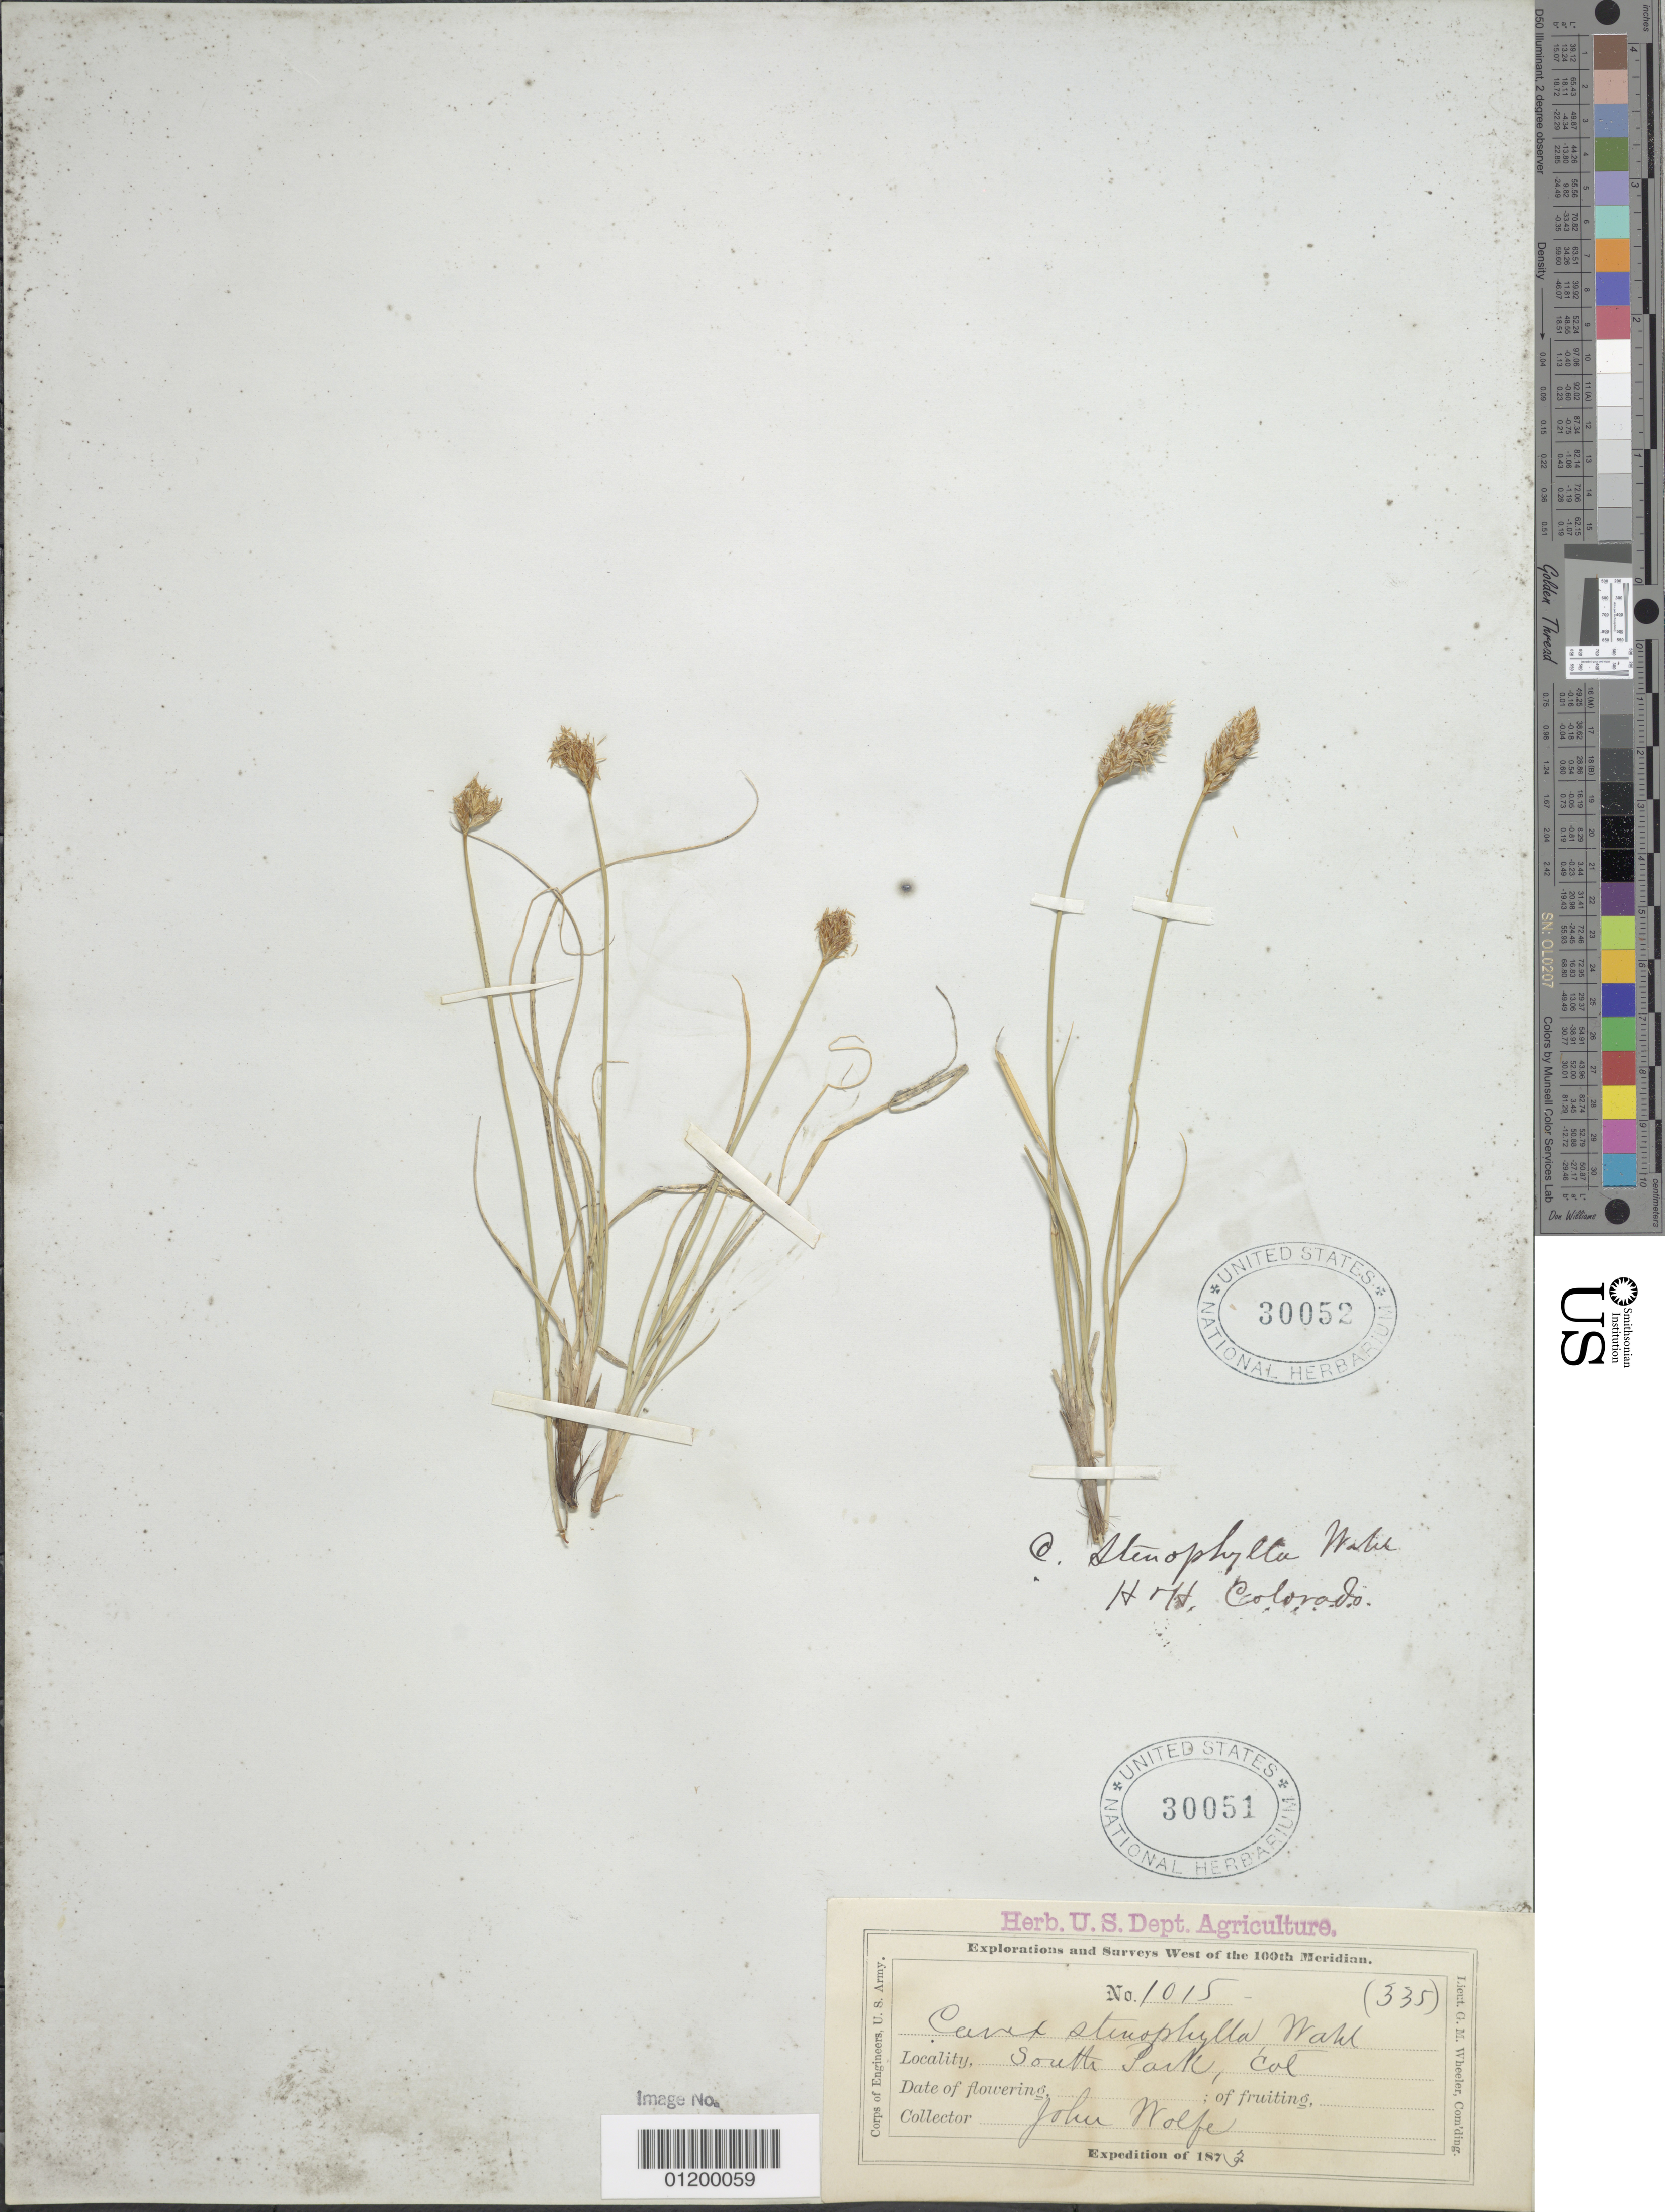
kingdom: Plantae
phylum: Tracheophyta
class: Liliopsida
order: Poales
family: Cyperaceae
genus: Carex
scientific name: Carex stenophylla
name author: Wahlenb.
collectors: J. Wolf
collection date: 1873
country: United States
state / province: Colorado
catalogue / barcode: US 30052